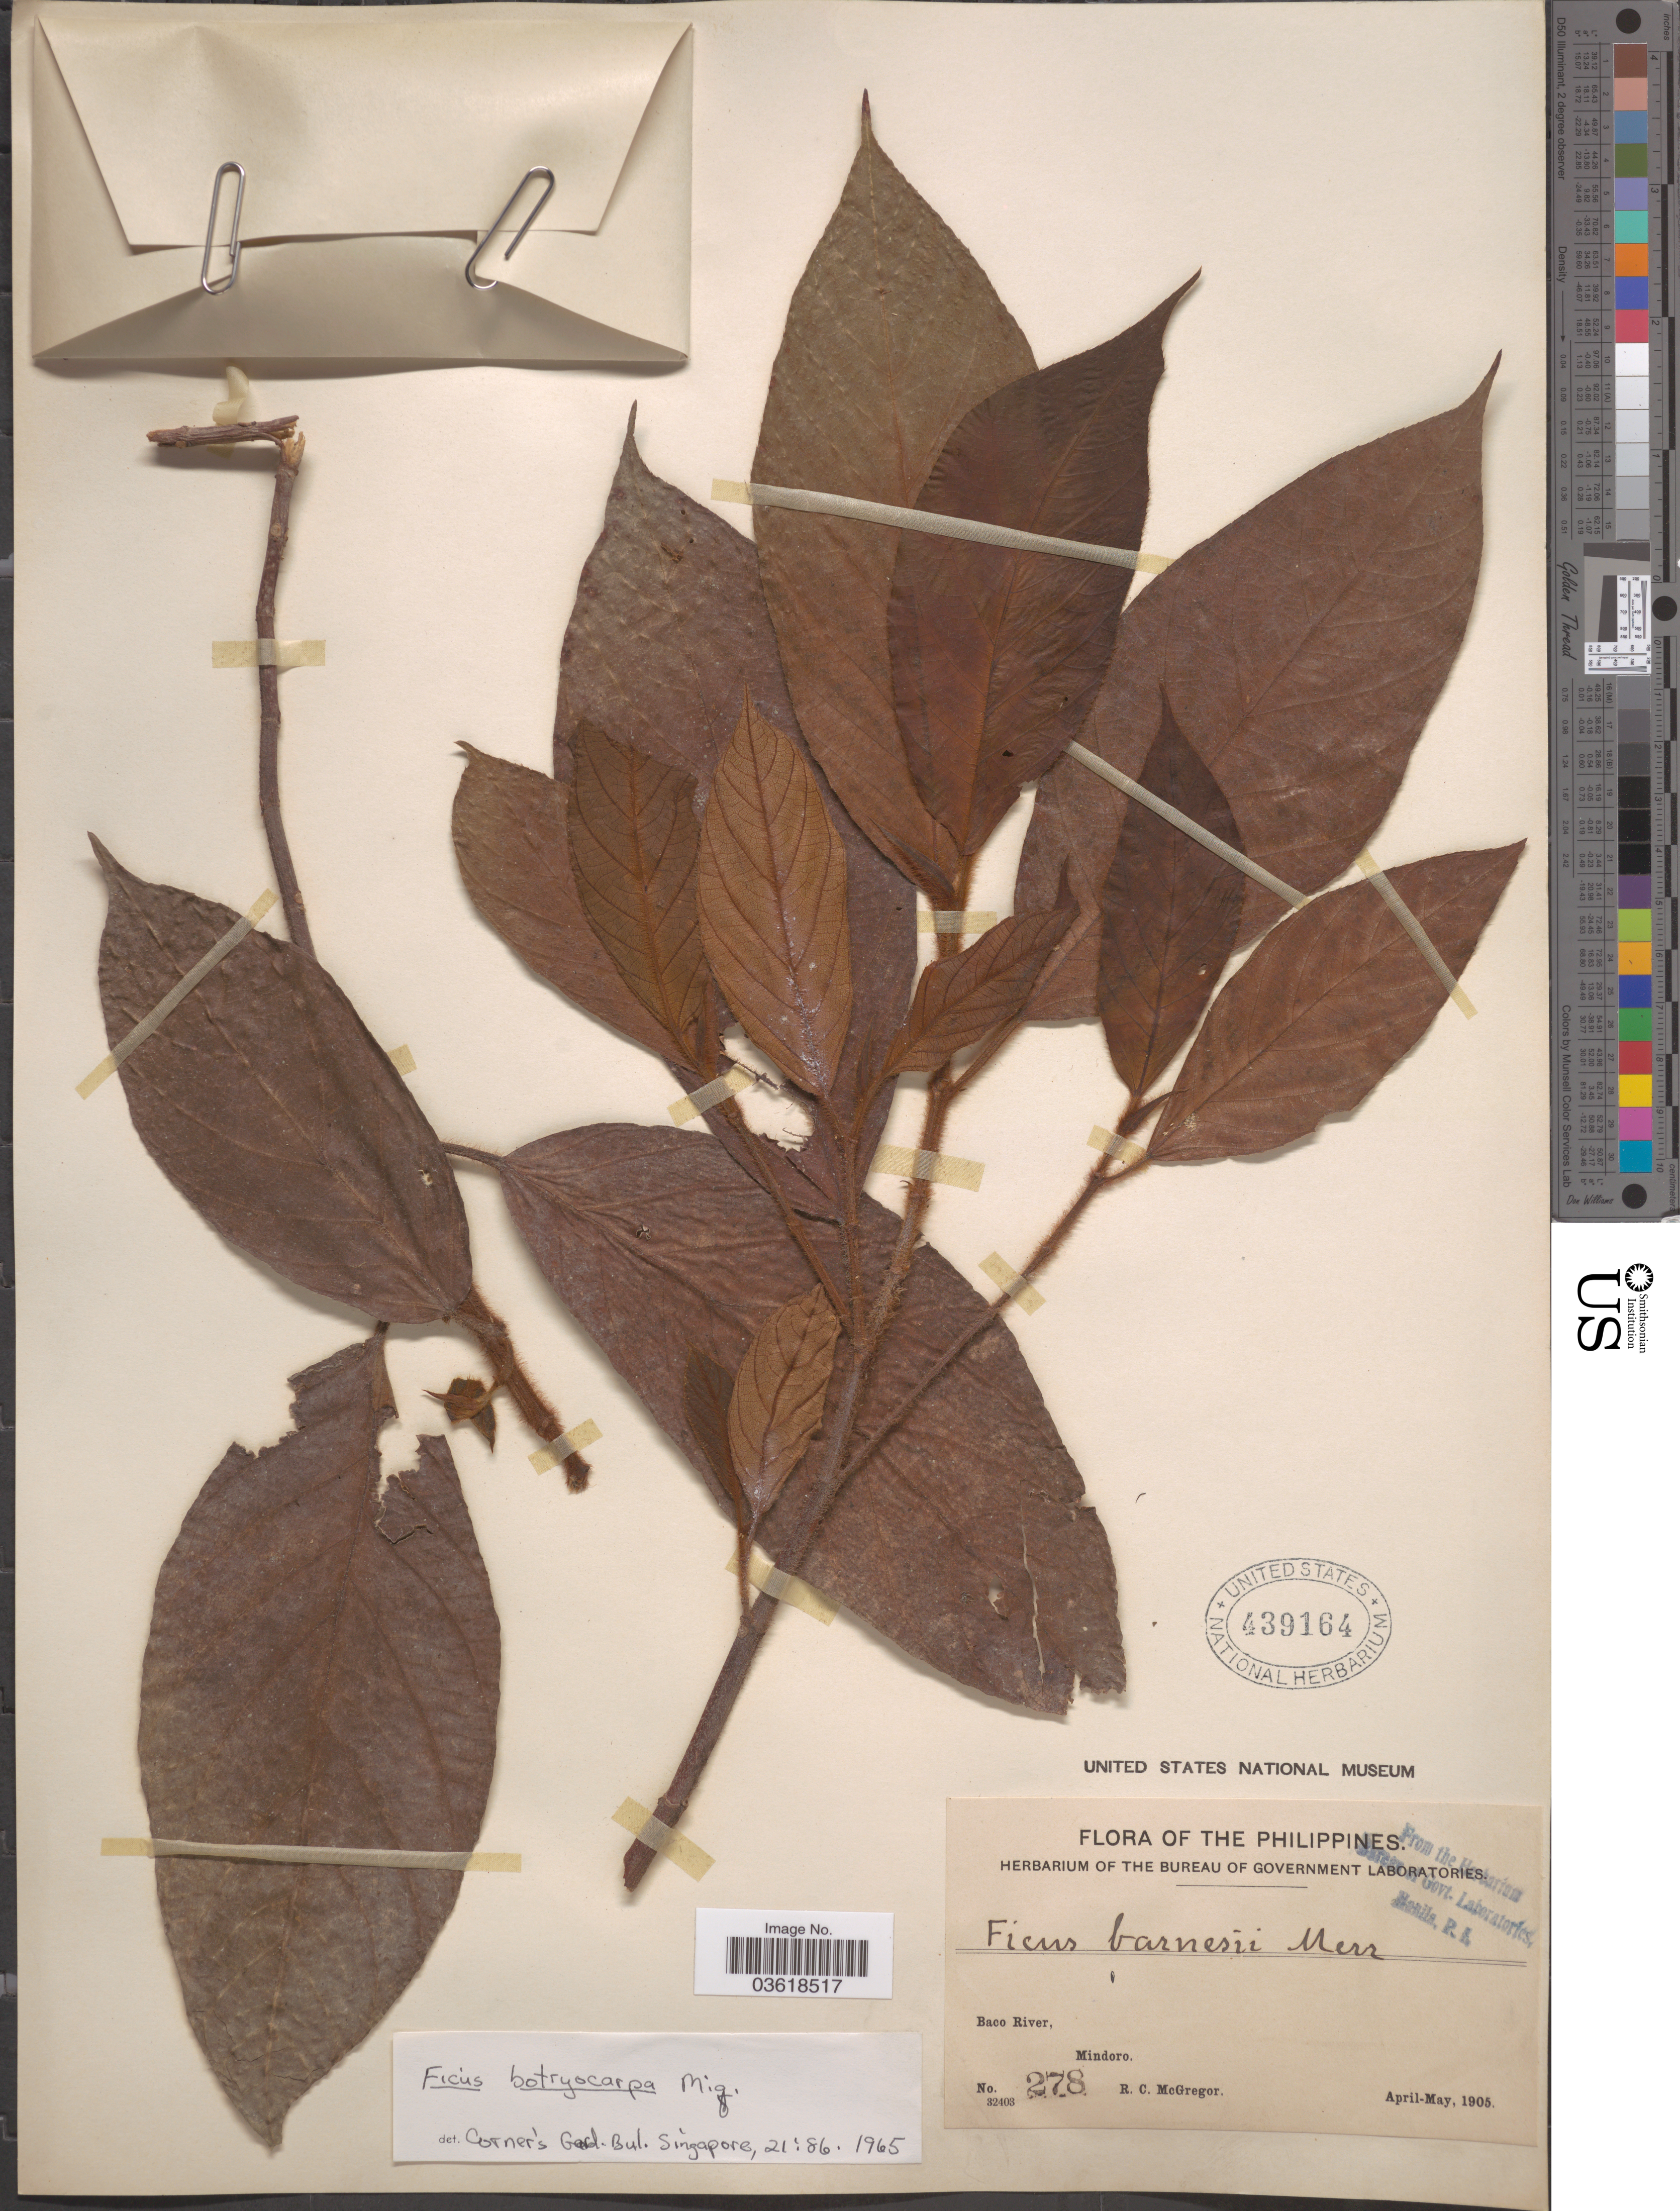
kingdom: Plantae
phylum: Tracheophyta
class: Magnoliopsida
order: Rosales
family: Moraceae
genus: Ficus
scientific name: Ficus botryocarpa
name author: Miq.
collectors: R. C. McGregor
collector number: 278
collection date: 1905-04/1905-05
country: Philippines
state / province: Mimaropa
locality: Baco River, Mindoro.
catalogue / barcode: US 439164